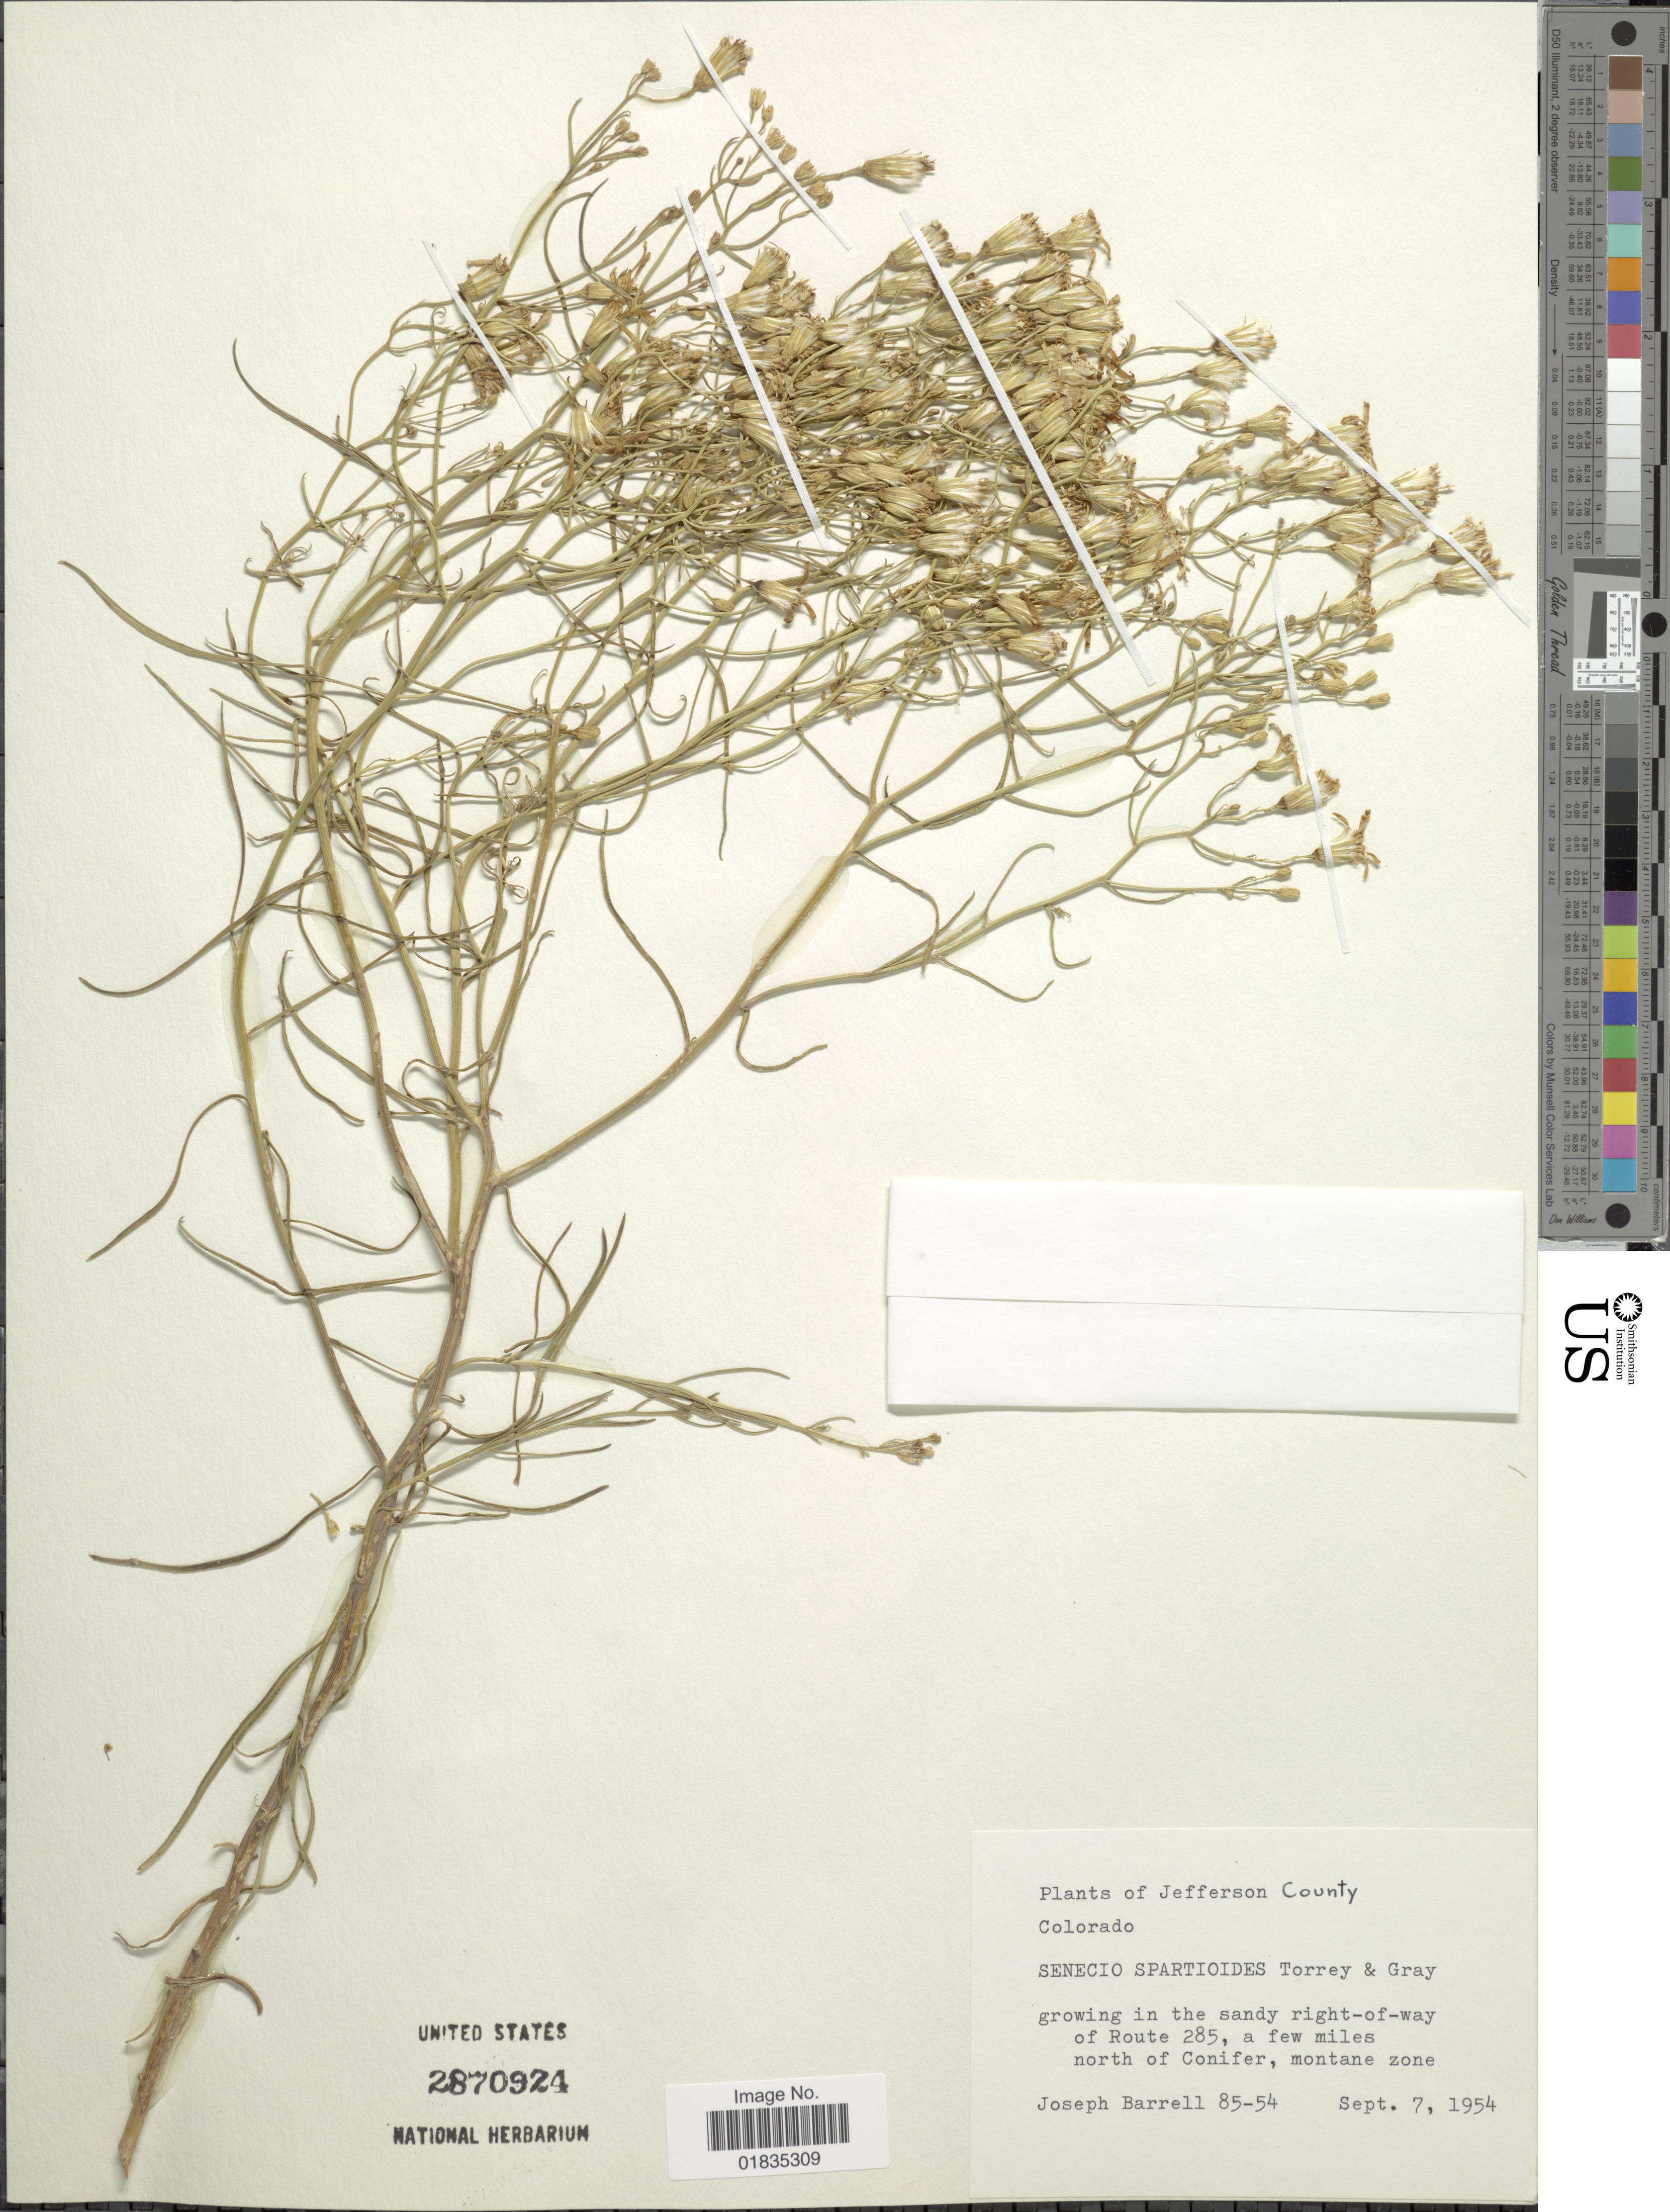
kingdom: Plantae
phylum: Tracheophyta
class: Magnoliopsida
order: Asterales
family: Asteraceae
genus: Senecio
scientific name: Senecio spartioides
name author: Torr. & A. Gray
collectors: J. Barrell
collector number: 85-54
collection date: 1954-09-07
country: United States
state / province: Colorado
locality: Jefferson County, in the sandy right-of-way of Route 285, a few miles north of Conifer, montane zone.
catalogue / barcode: US 2870924